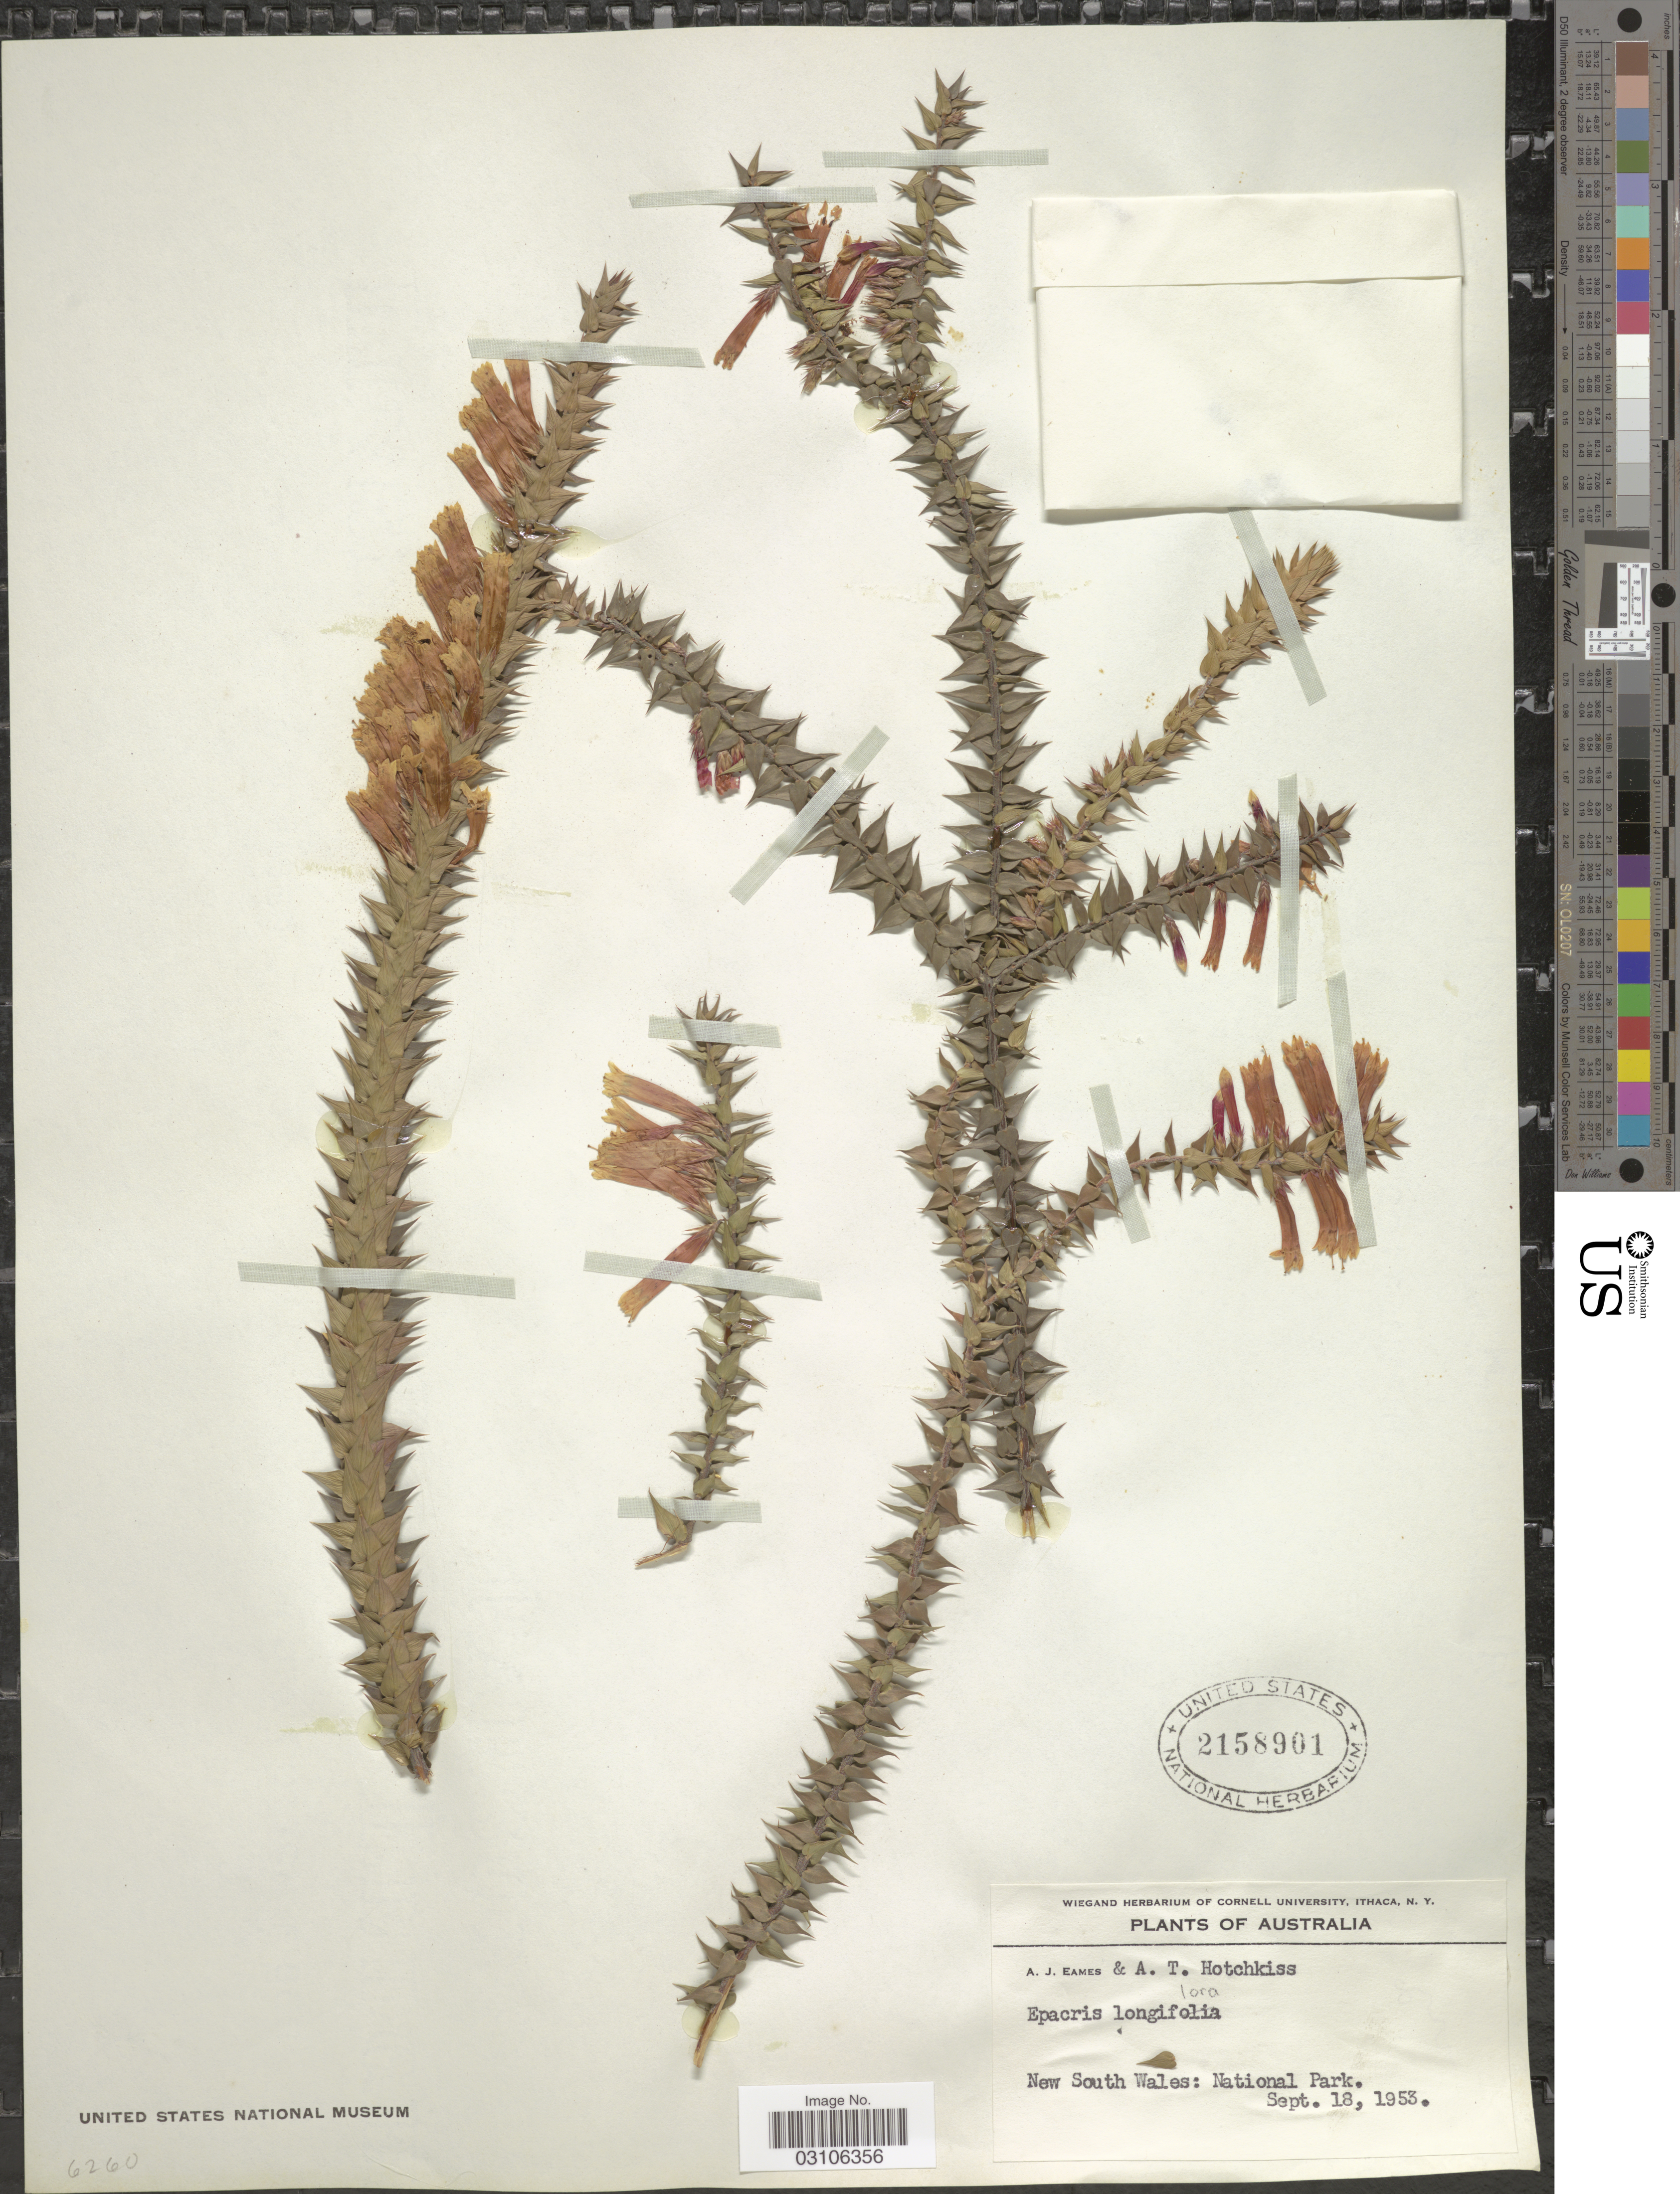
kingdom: Plantae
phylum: Tracheophyta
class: Magnoliopsida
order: Ericales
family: Ericaceae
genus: Epacris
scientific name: Epacris longiflora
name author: Cav.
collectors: A. J. Eames & A. Hotchkiss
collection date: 1953-09-18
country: Australia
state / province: New South Wales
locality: National Park.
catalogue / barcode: US 2158901